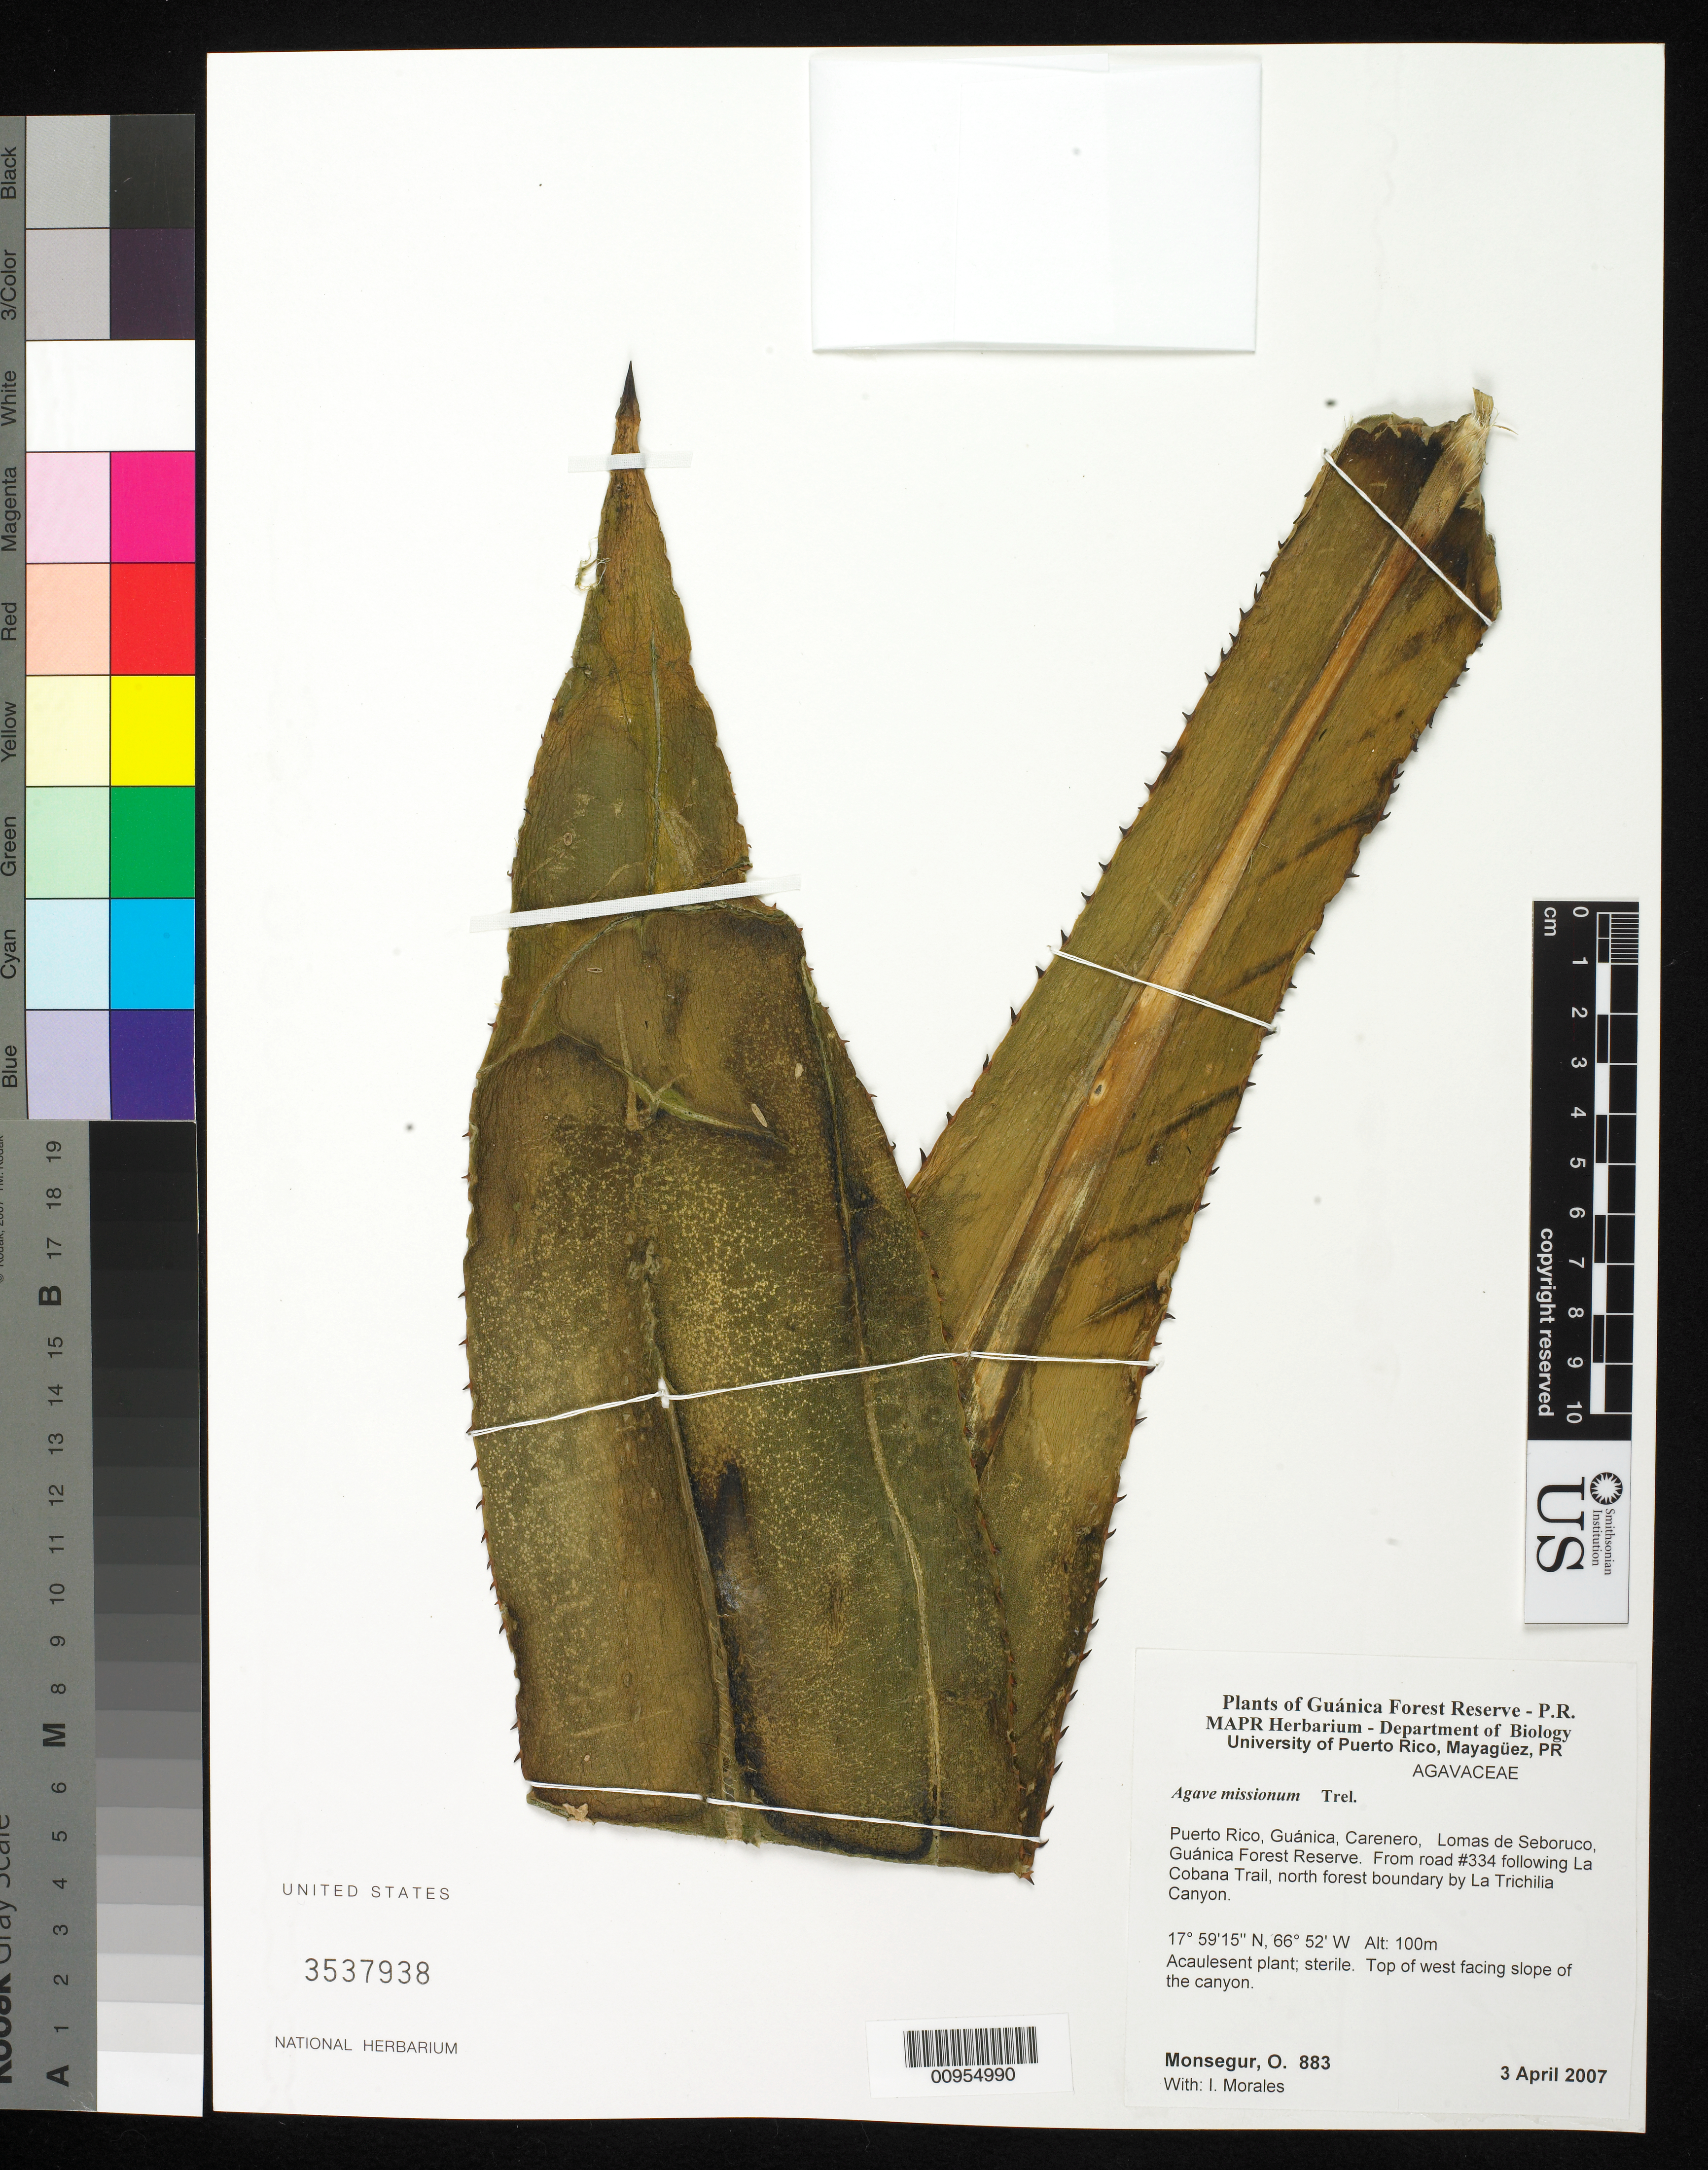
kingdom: Plantae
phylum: Tracheophyta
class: Liliopsida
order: Asparagales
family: Asparagaceae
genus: Agave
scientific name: Agave missionum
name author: Trel.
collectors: O. Monsegur & I. Morales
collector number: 883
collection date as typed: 03 Apr 2007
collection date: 2007-04-03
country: Puerto Rico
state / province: Guánica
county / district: Carenero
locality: Guánica Forest Reserve. Lomas de Seboruco, from road #334 following La Cobana Trail, north forest boundary by La Trichilia Canyon.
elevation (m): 100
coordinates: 17.59145, 66.52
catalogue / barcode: US 3537938